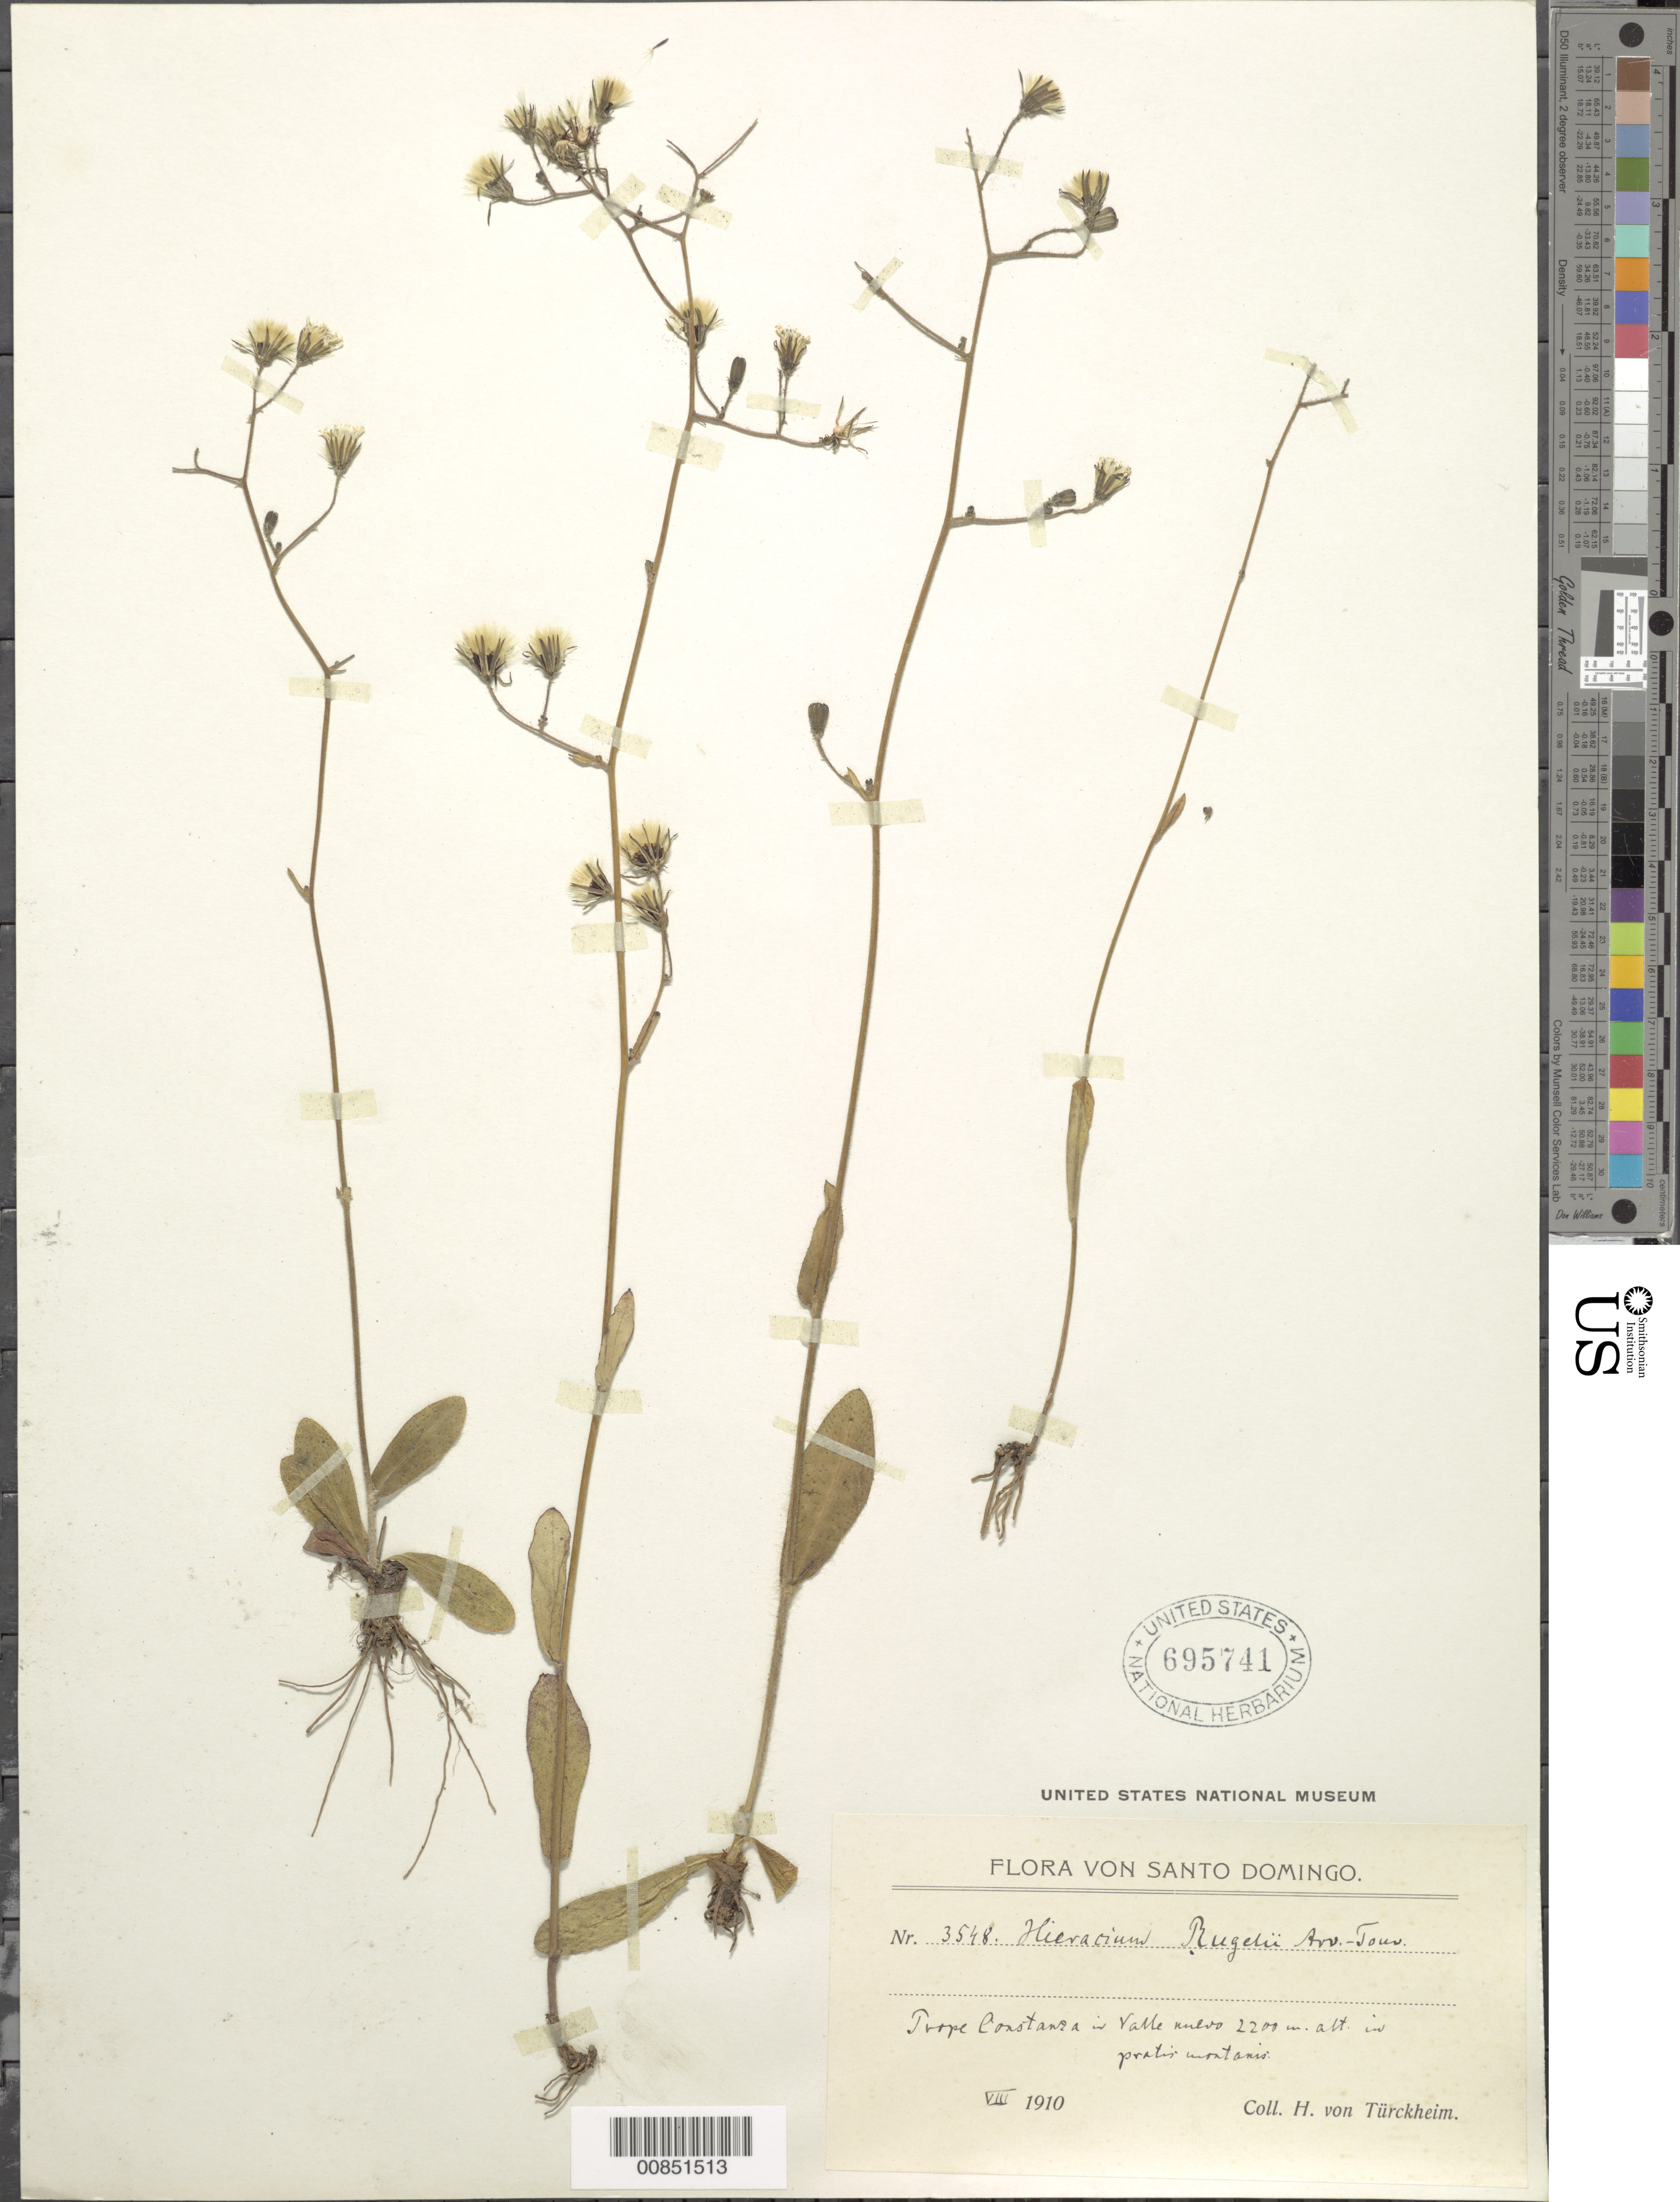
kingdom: Plantae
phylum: Tracheophyta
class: Magnoliopsida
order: Asterales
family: Asteraceae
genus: Hieracium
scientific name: Hieracium rugelii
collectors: H. von Türckheim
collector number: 3548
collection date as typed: Aug 1910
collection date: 1910-08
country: Dominican Republic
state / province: La Vega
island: Hispaniola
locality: Constanza, Valle Nuevo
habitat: "pratis montanis"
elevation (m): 2200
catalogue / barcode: US 695741